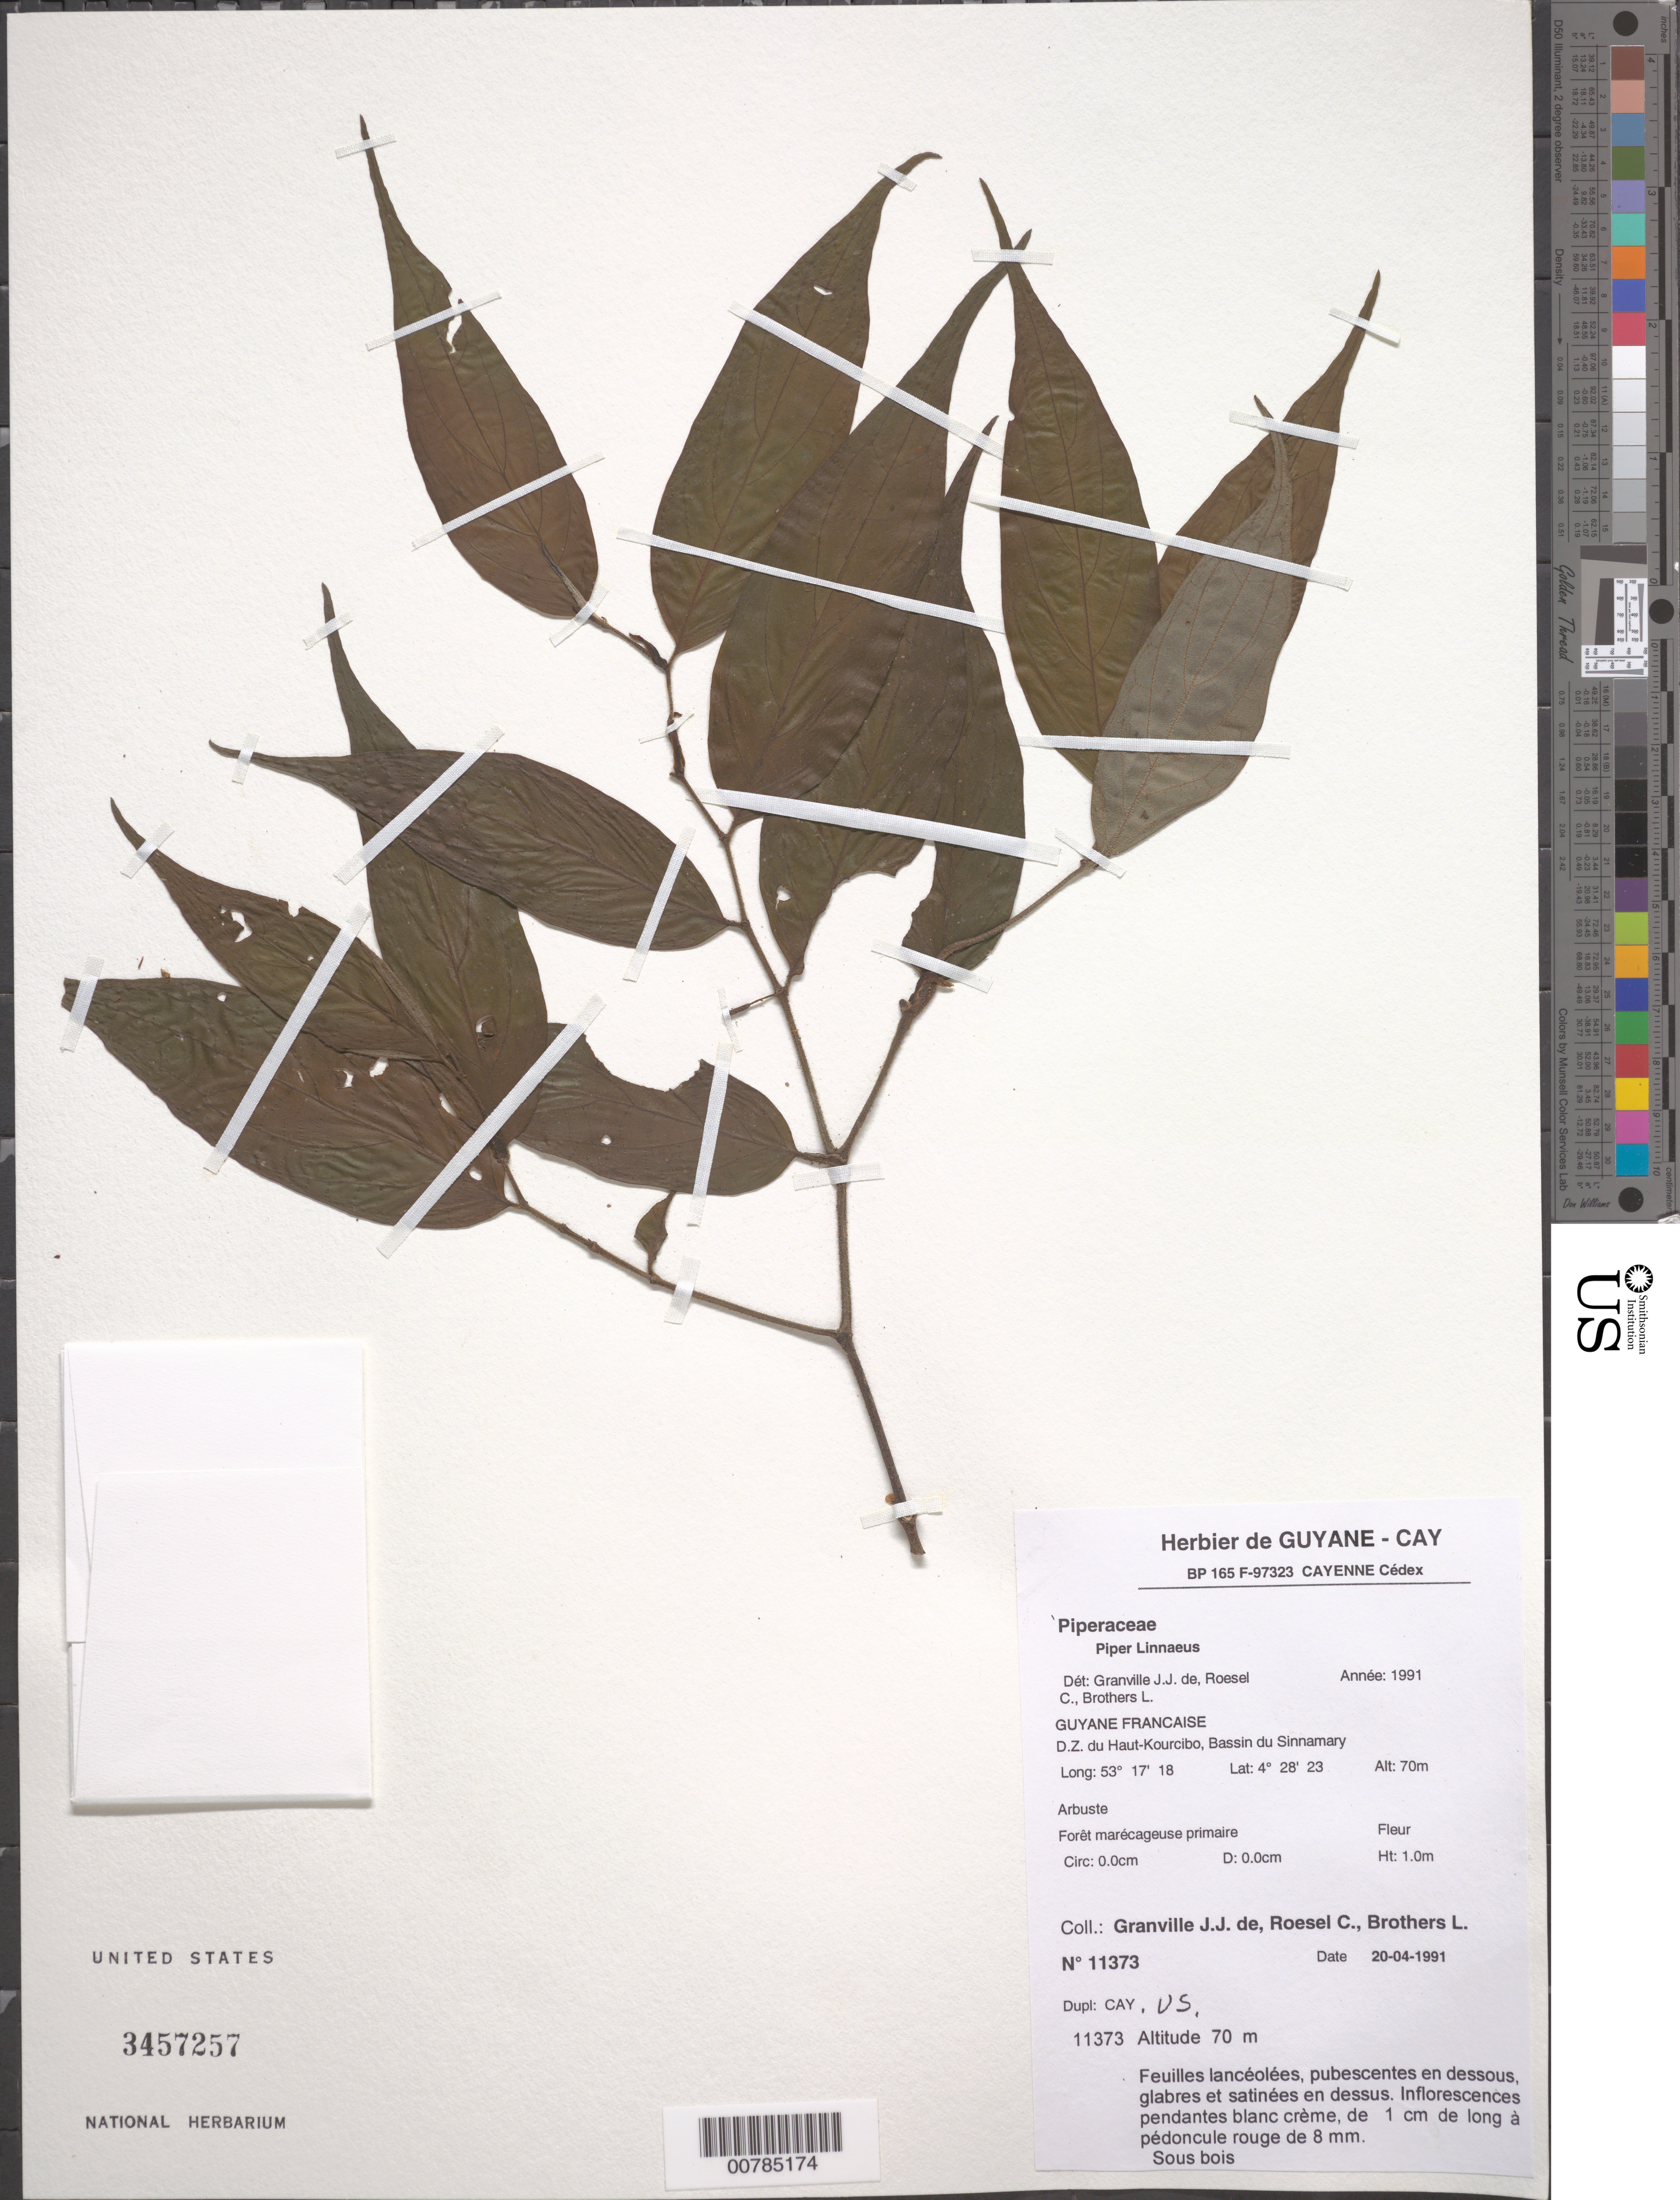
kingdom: Plantae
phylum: Tracheophyta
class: Magnoliopsida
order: Piperales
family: Piperaceae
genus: Peperomia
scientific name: Peperomia sp.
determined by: Granville, J. J.; Roesel, C. S.; Brothers, Leslie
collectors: J.-J. de Granville, C. S. Roesel & L. Brothers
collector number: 11373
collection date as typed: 20-Apr-91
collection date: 1991-04-20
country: French Guiana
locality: D.Z. du Haut-Kourcibo, Bassin du Sinnamary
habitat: Forêt marécageuse primaire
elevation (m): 70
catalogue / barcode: US 3457257